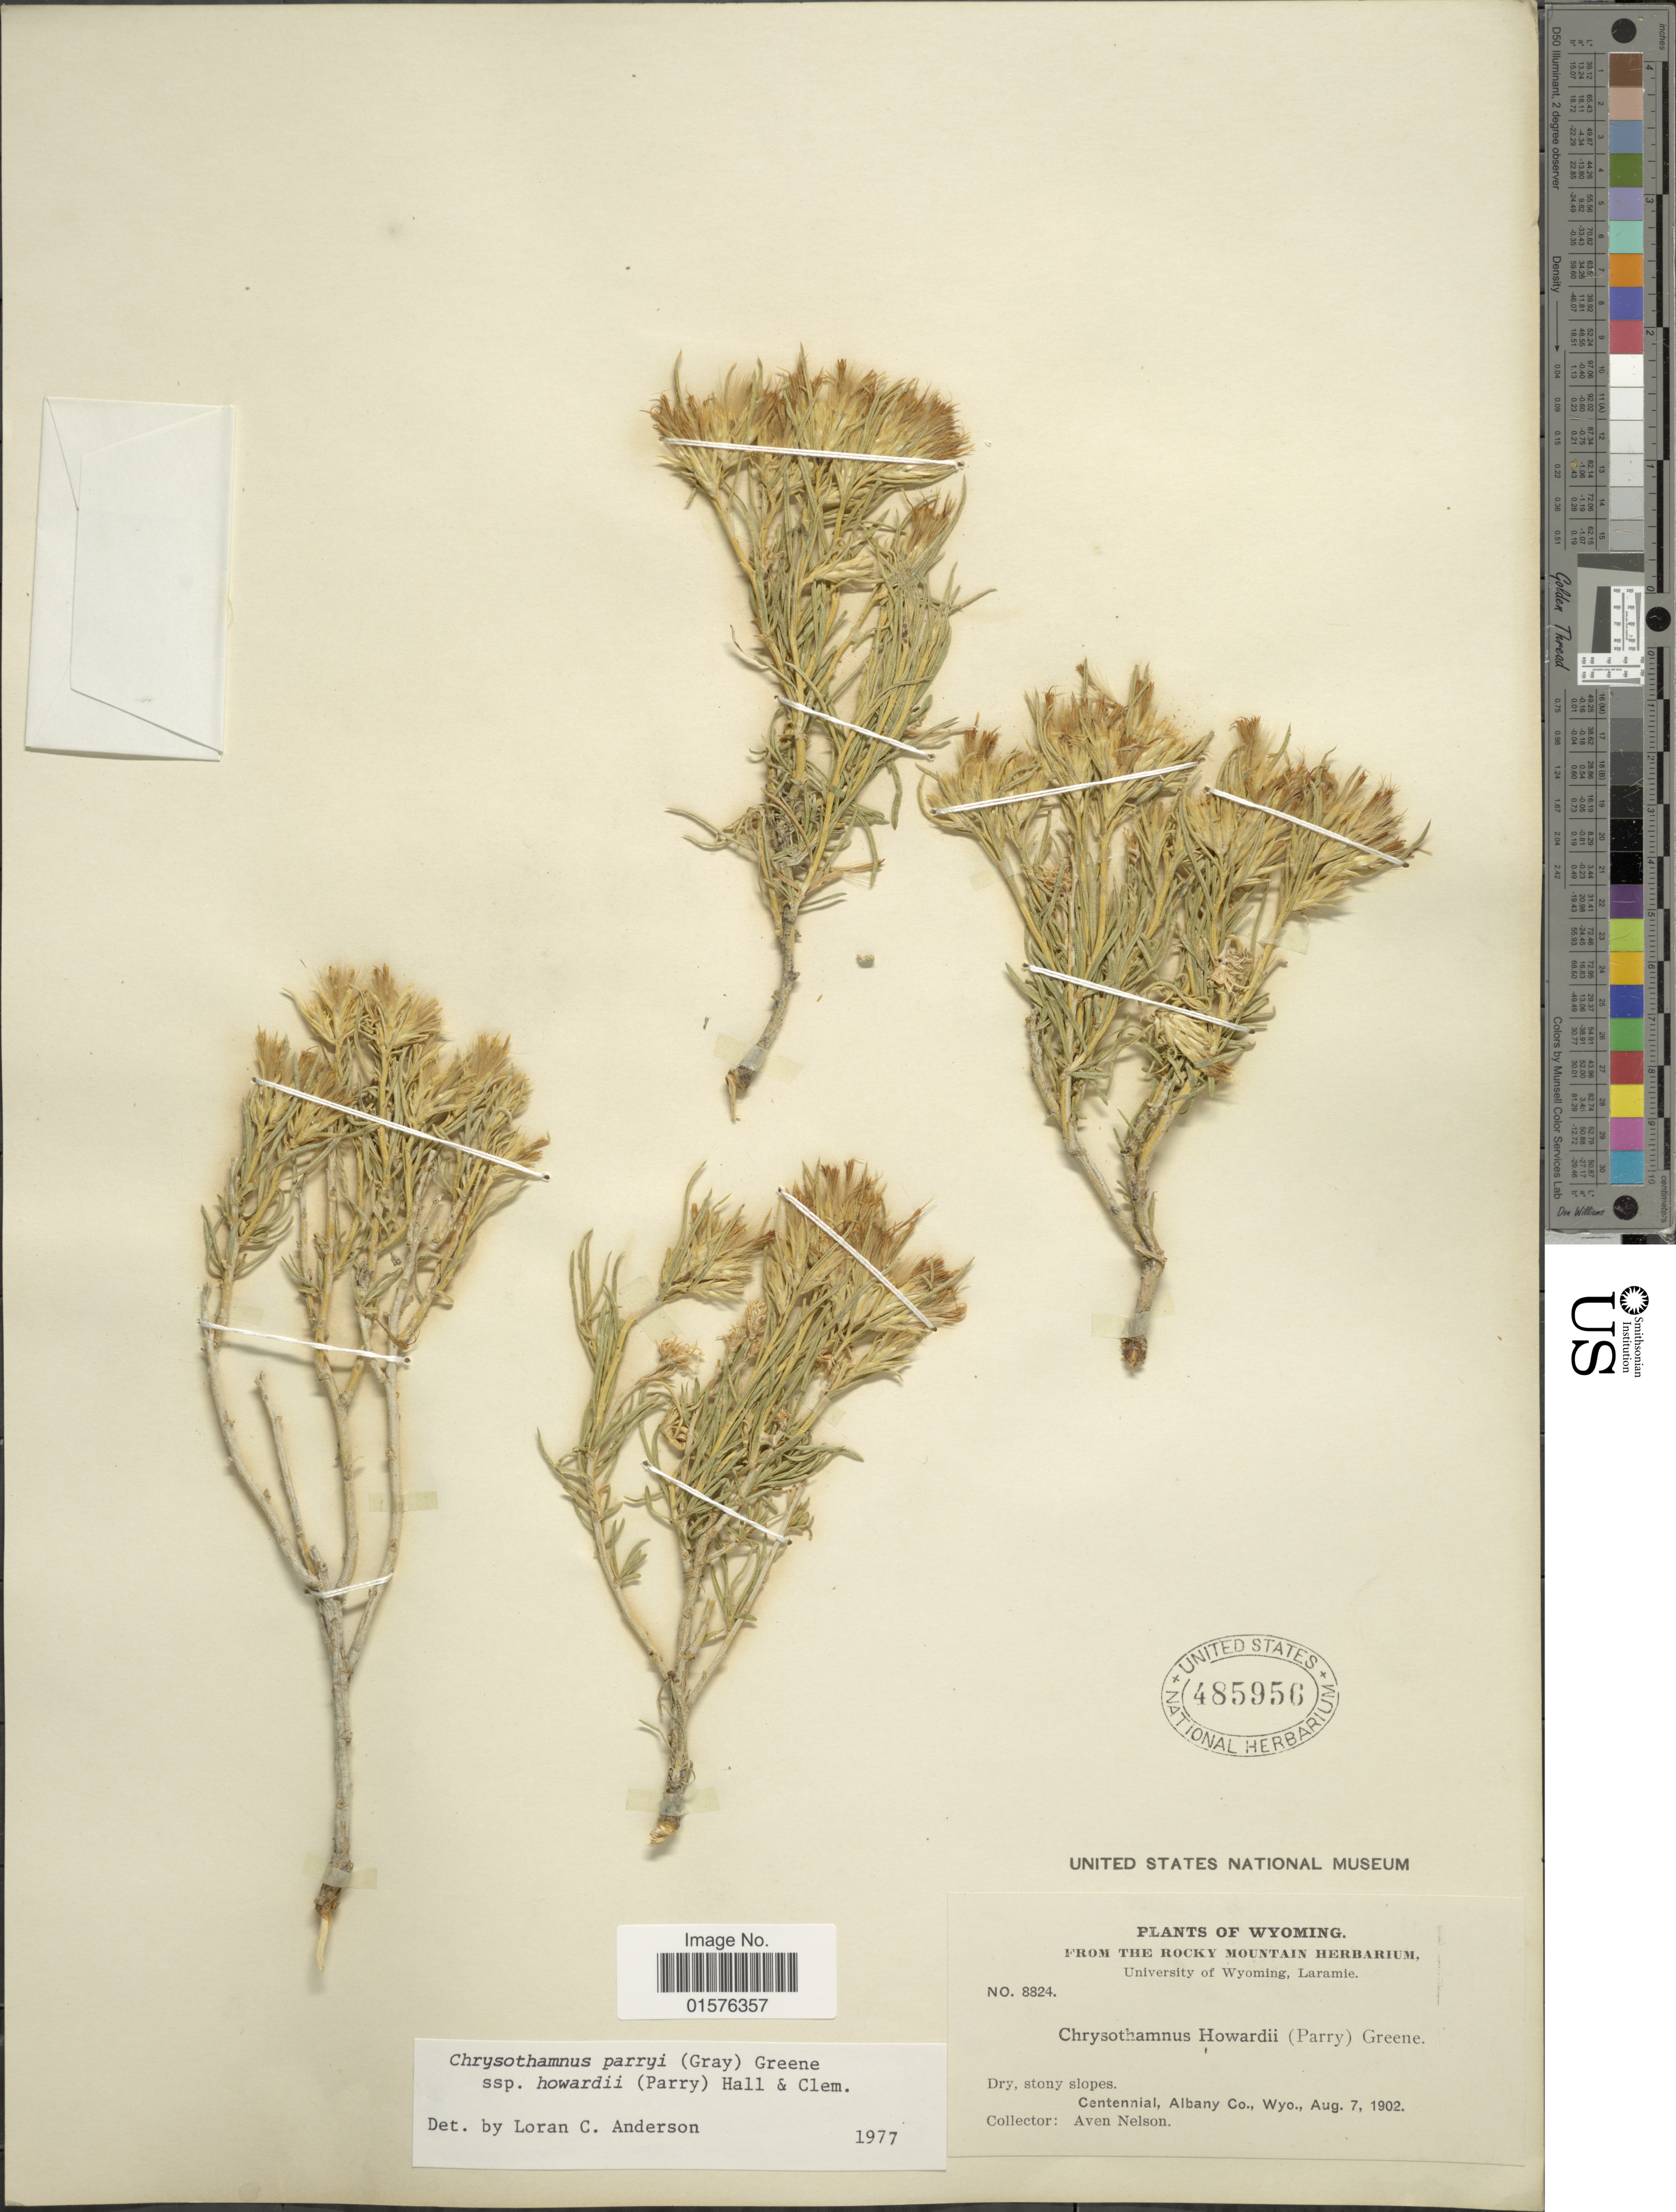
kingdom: Plantae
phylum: Tracheophyta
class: Magnoliopsida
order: Asterales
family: Asteraceae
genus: Ericameria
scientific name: Ericameria parryi var. howardii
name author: (A. Gray) G.L. Nesom & G.I. Baird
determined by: Urbatsch, Lowell E., Curator (LSU), Louisiana State University (UNITED STATES)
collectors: A. Nelson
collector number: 8824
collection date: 1902-08-07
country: United States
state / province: Wyoming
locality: Centennial, Albany Co.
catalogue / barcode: US 485956